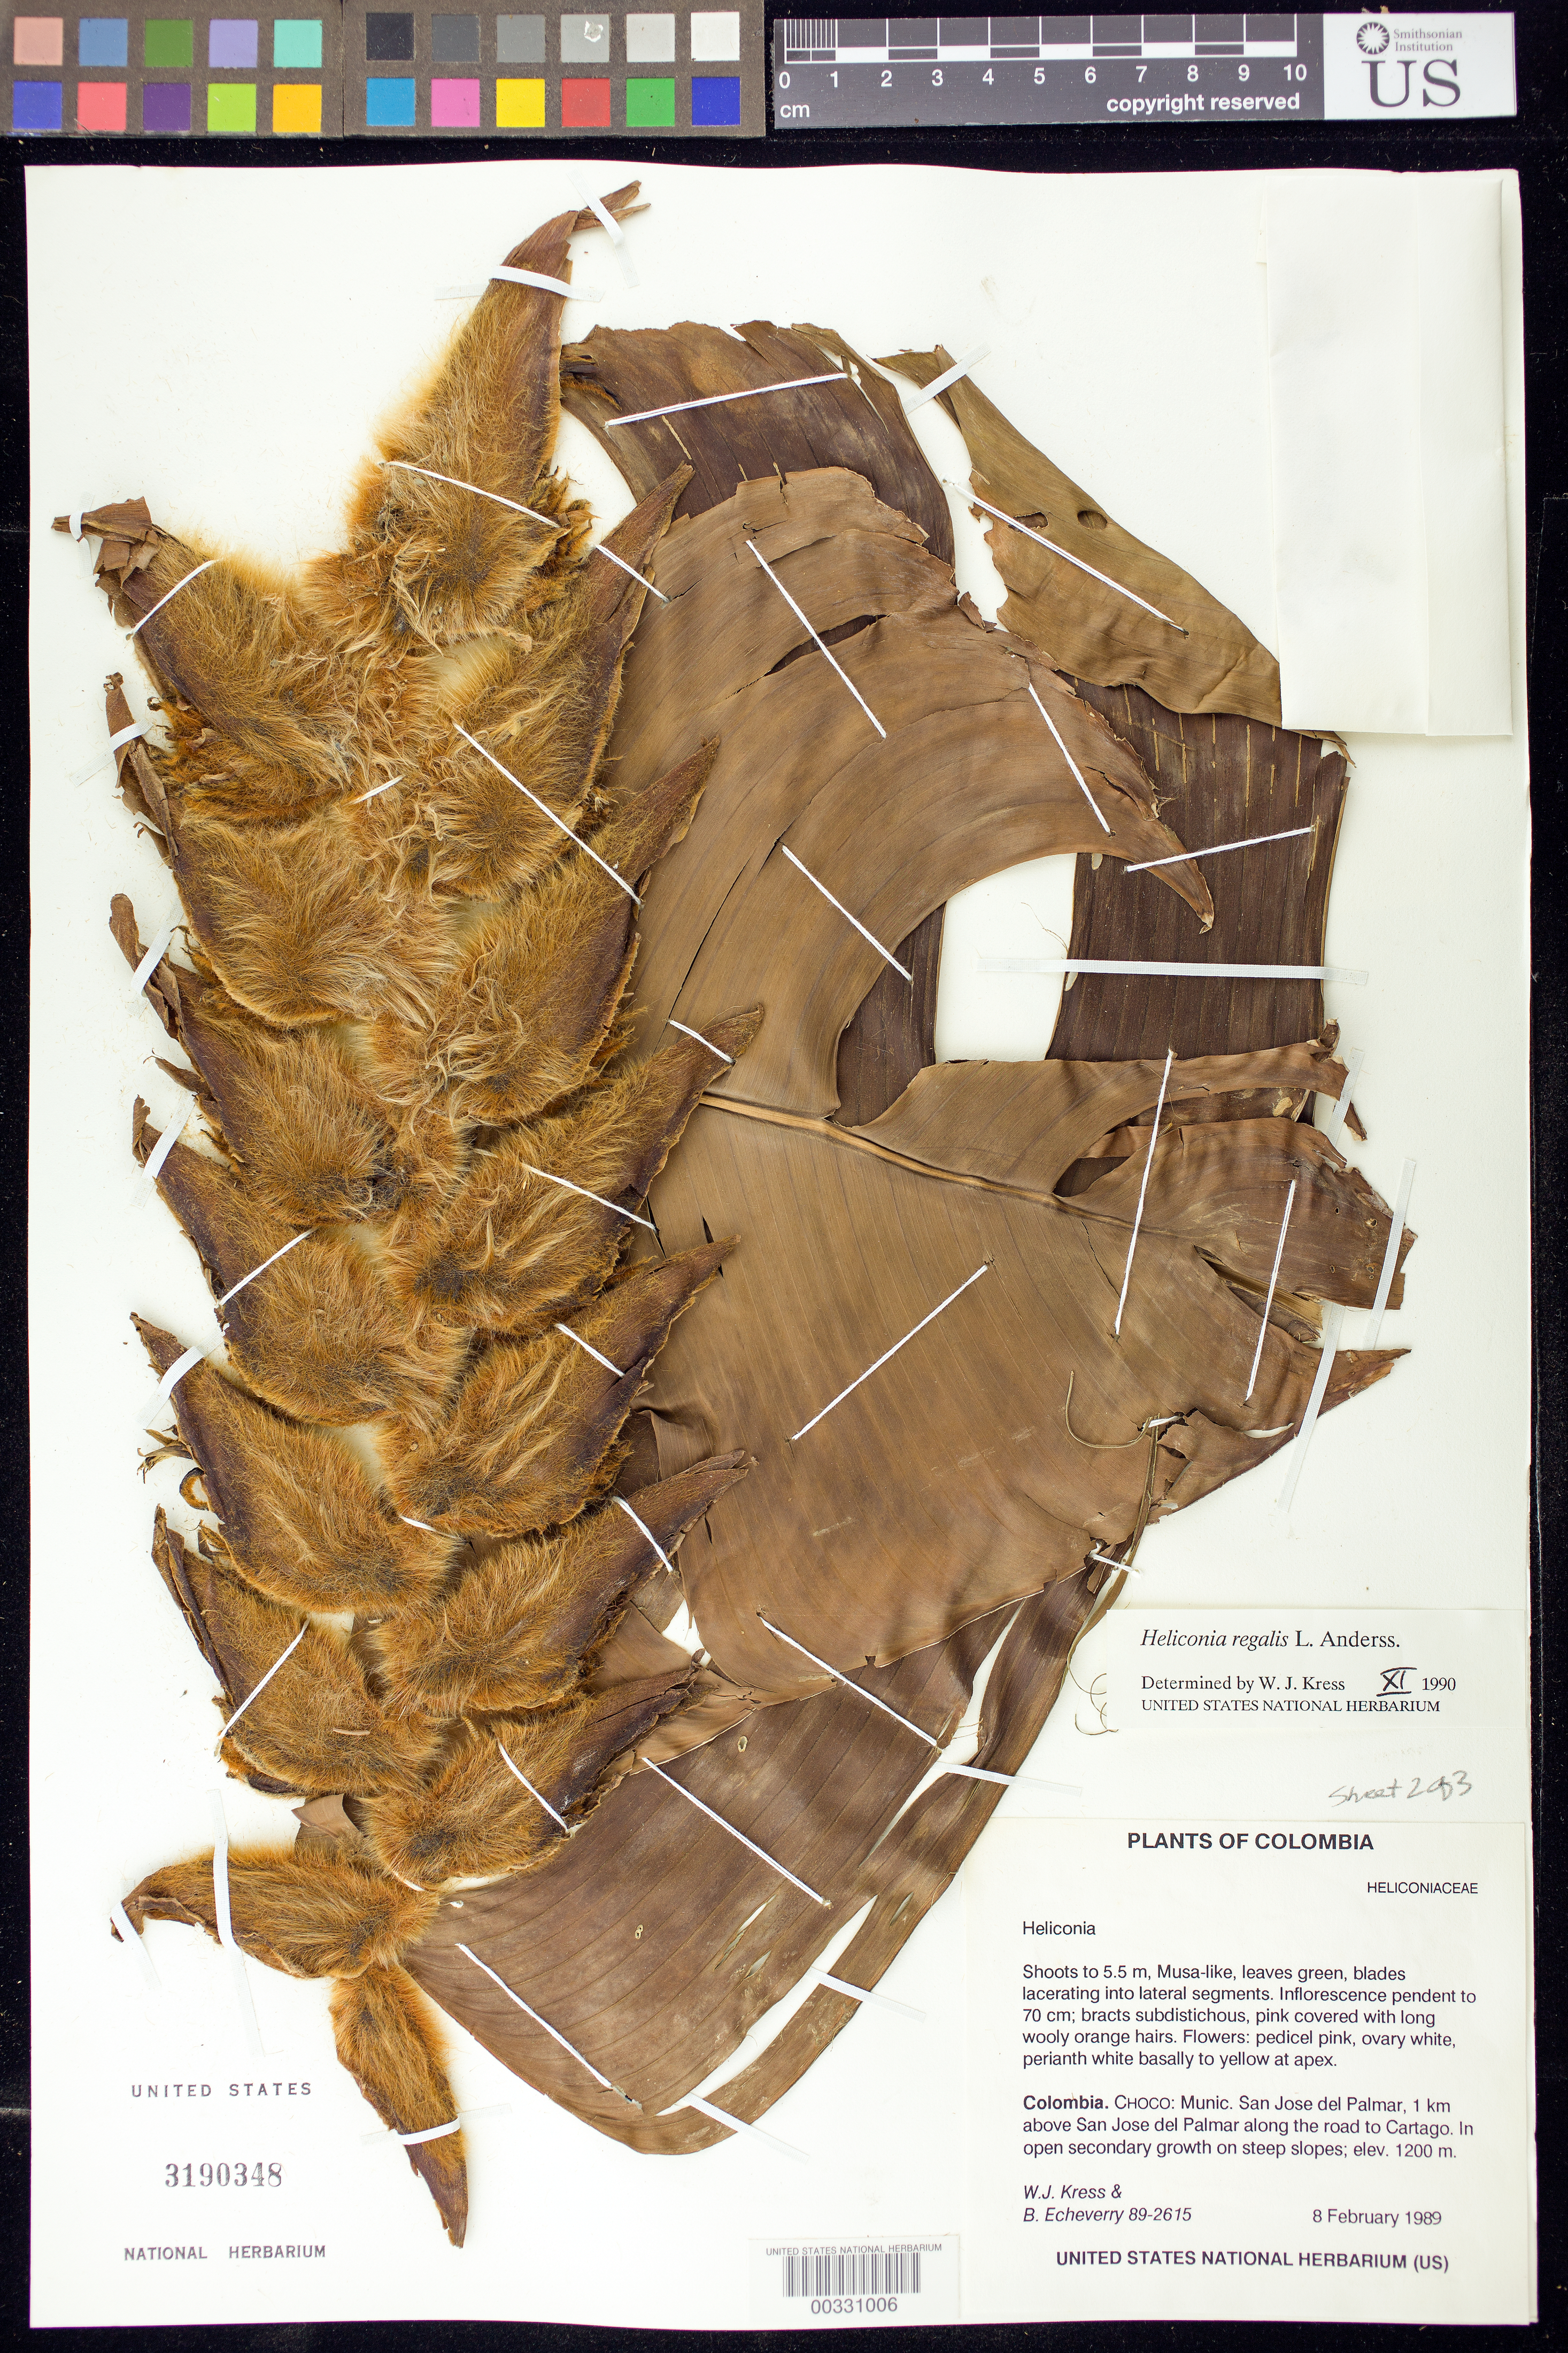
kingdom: Plantae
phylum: Tracheophyta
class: Liliopsida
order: Zingiberales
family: Heliconiaceae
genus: Heliconia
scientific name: Heliconia regalis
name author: L. Andersson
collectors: W. J. Kress & B. Echeverry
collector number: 89-2615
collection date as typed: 08 Feb 1989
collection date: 1989-02-08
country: Colombia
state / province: Chocó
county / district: San José Del Palmar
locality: Mun of San Jose del Palmar, 1 km above San Jose del Palmar along road to Cartago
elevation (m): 1200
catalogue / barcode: US 3190348